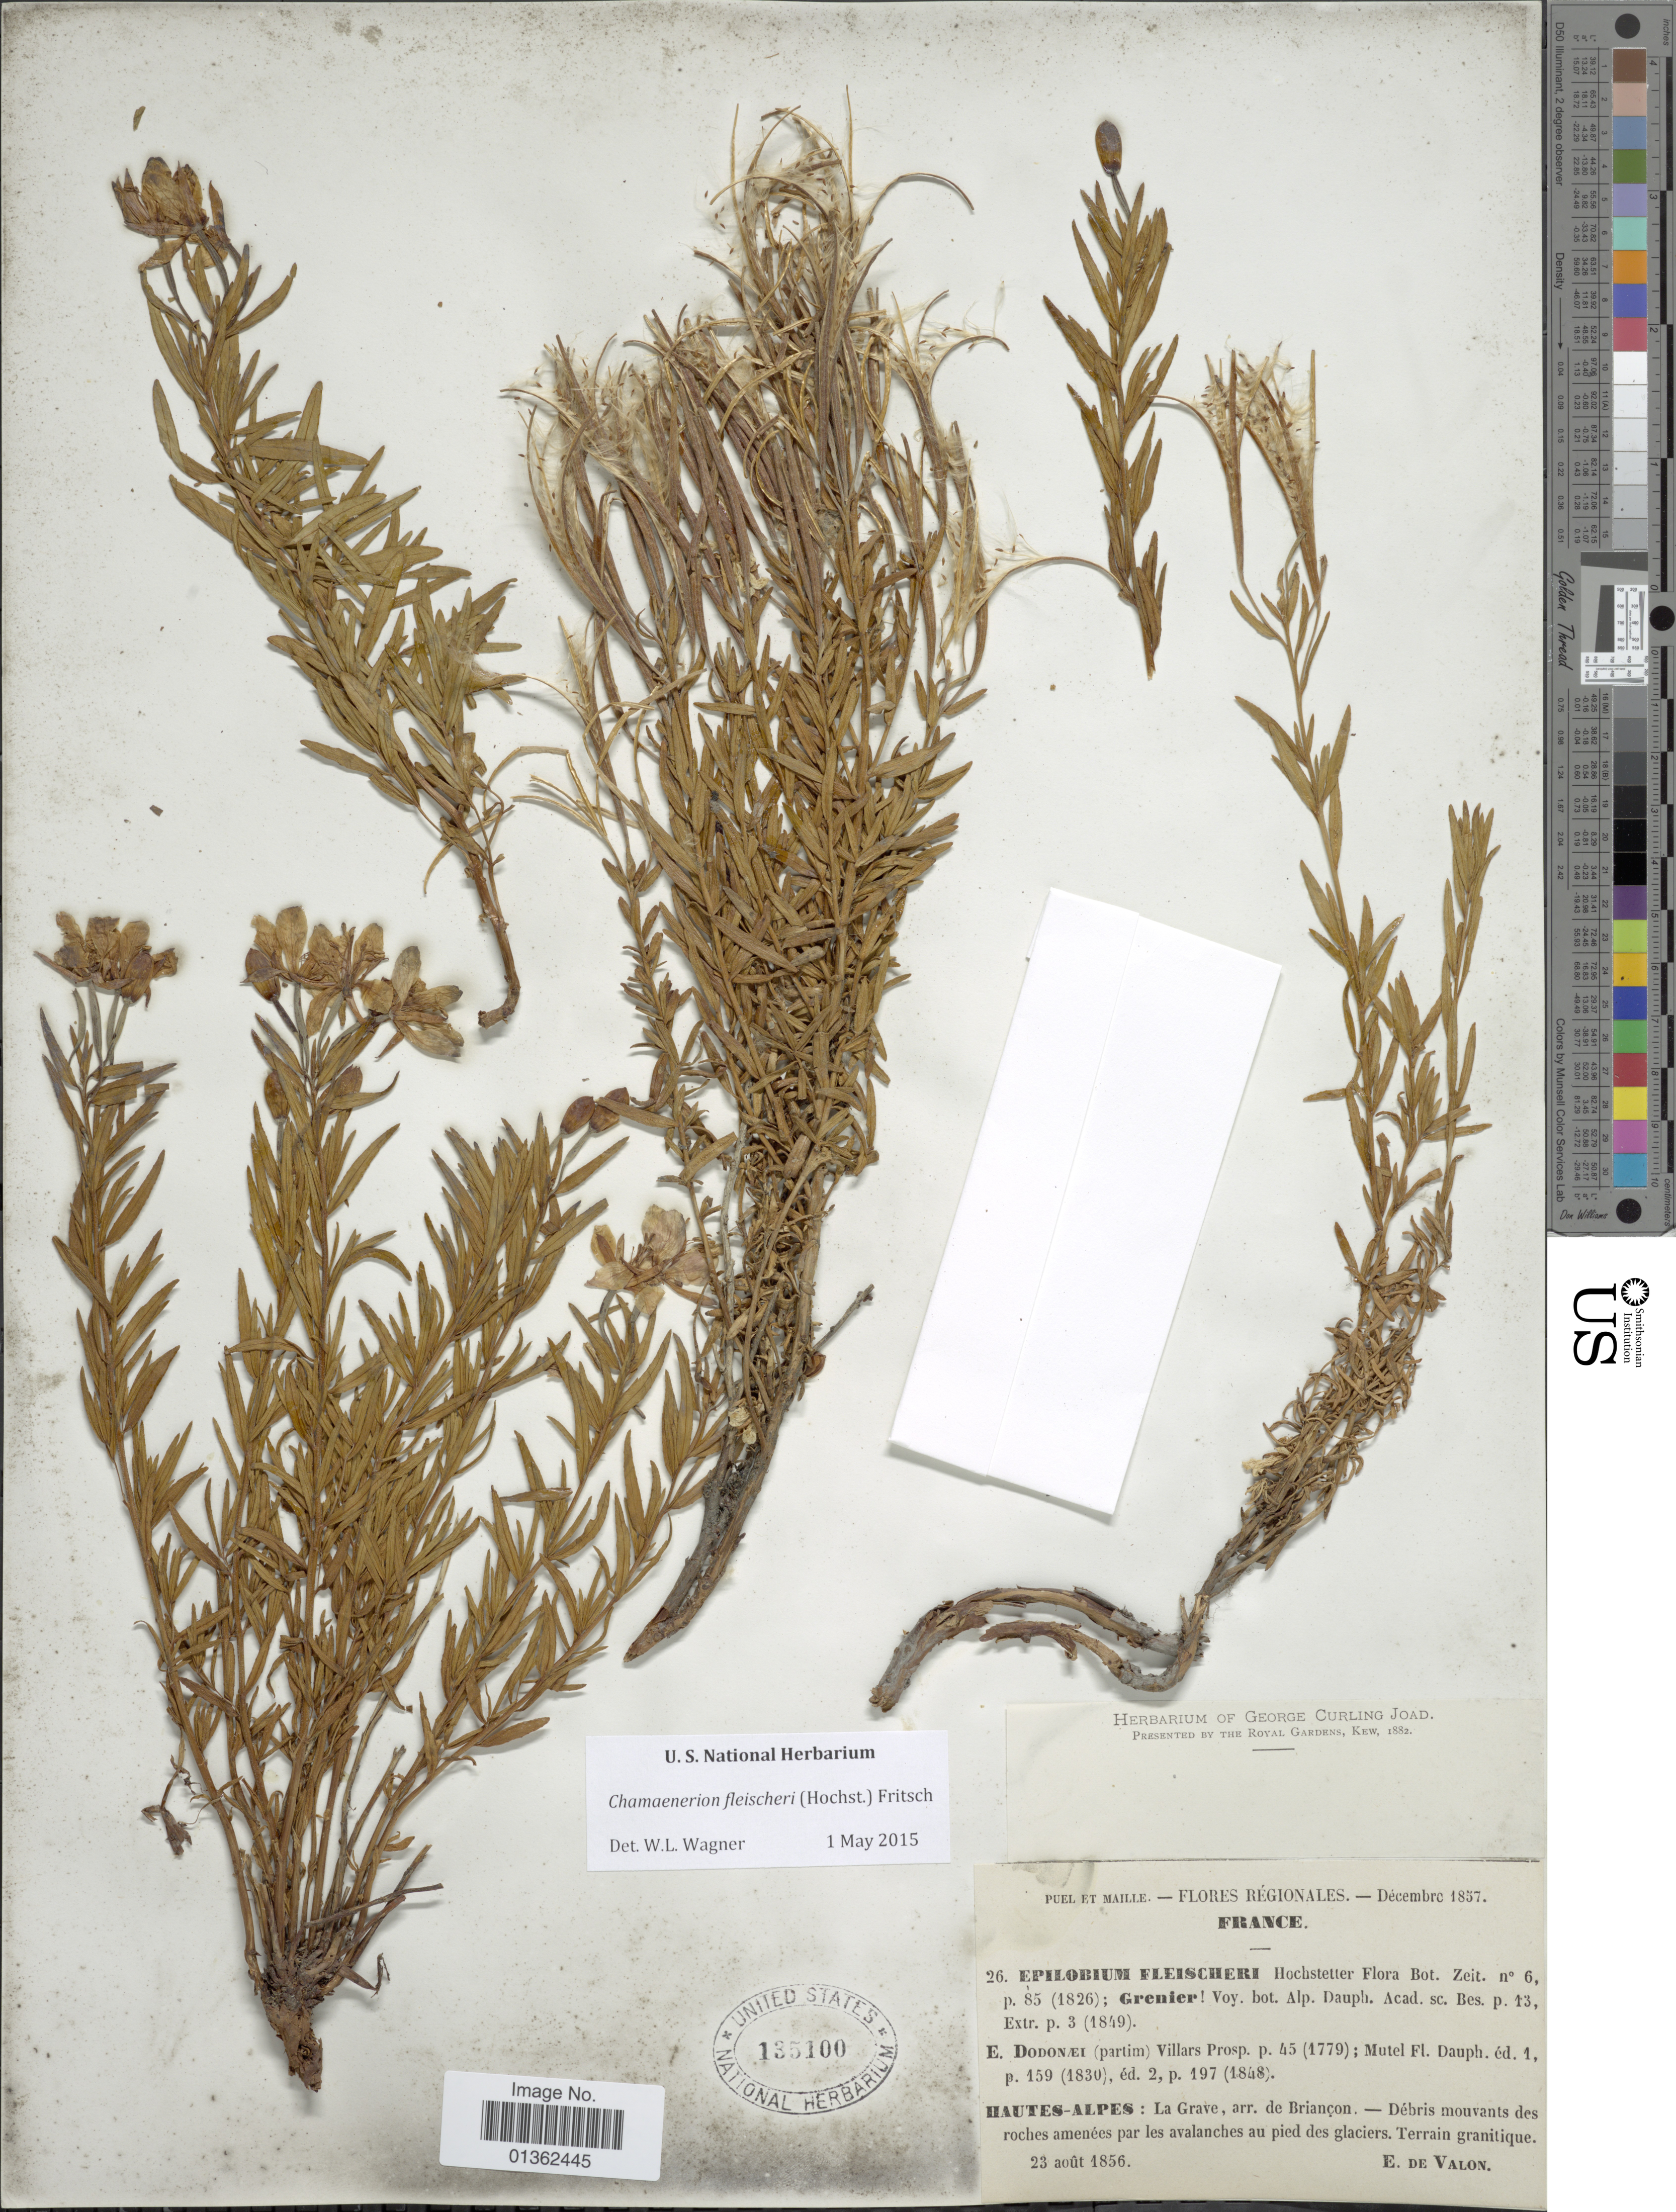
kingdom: Plantae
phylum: Tracheophyta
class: Magnoliopsida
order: Myrtales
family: Onagraceae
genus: Chamaenerion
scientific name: Chamaenerion fleischeri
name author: (Hochst.) Fritsch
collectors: M. Valerio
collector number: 26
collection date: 1856-08-23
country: France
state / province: Provence-Alpes-Côte d'Azur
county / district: Hautes-Alpes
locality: Hautes-Alpes: La Grave, arr. de Briancon - Débris mouvants des roches amenées par les avalanches au pied des glaciers. Terrain granitique.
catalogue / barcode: US 135100